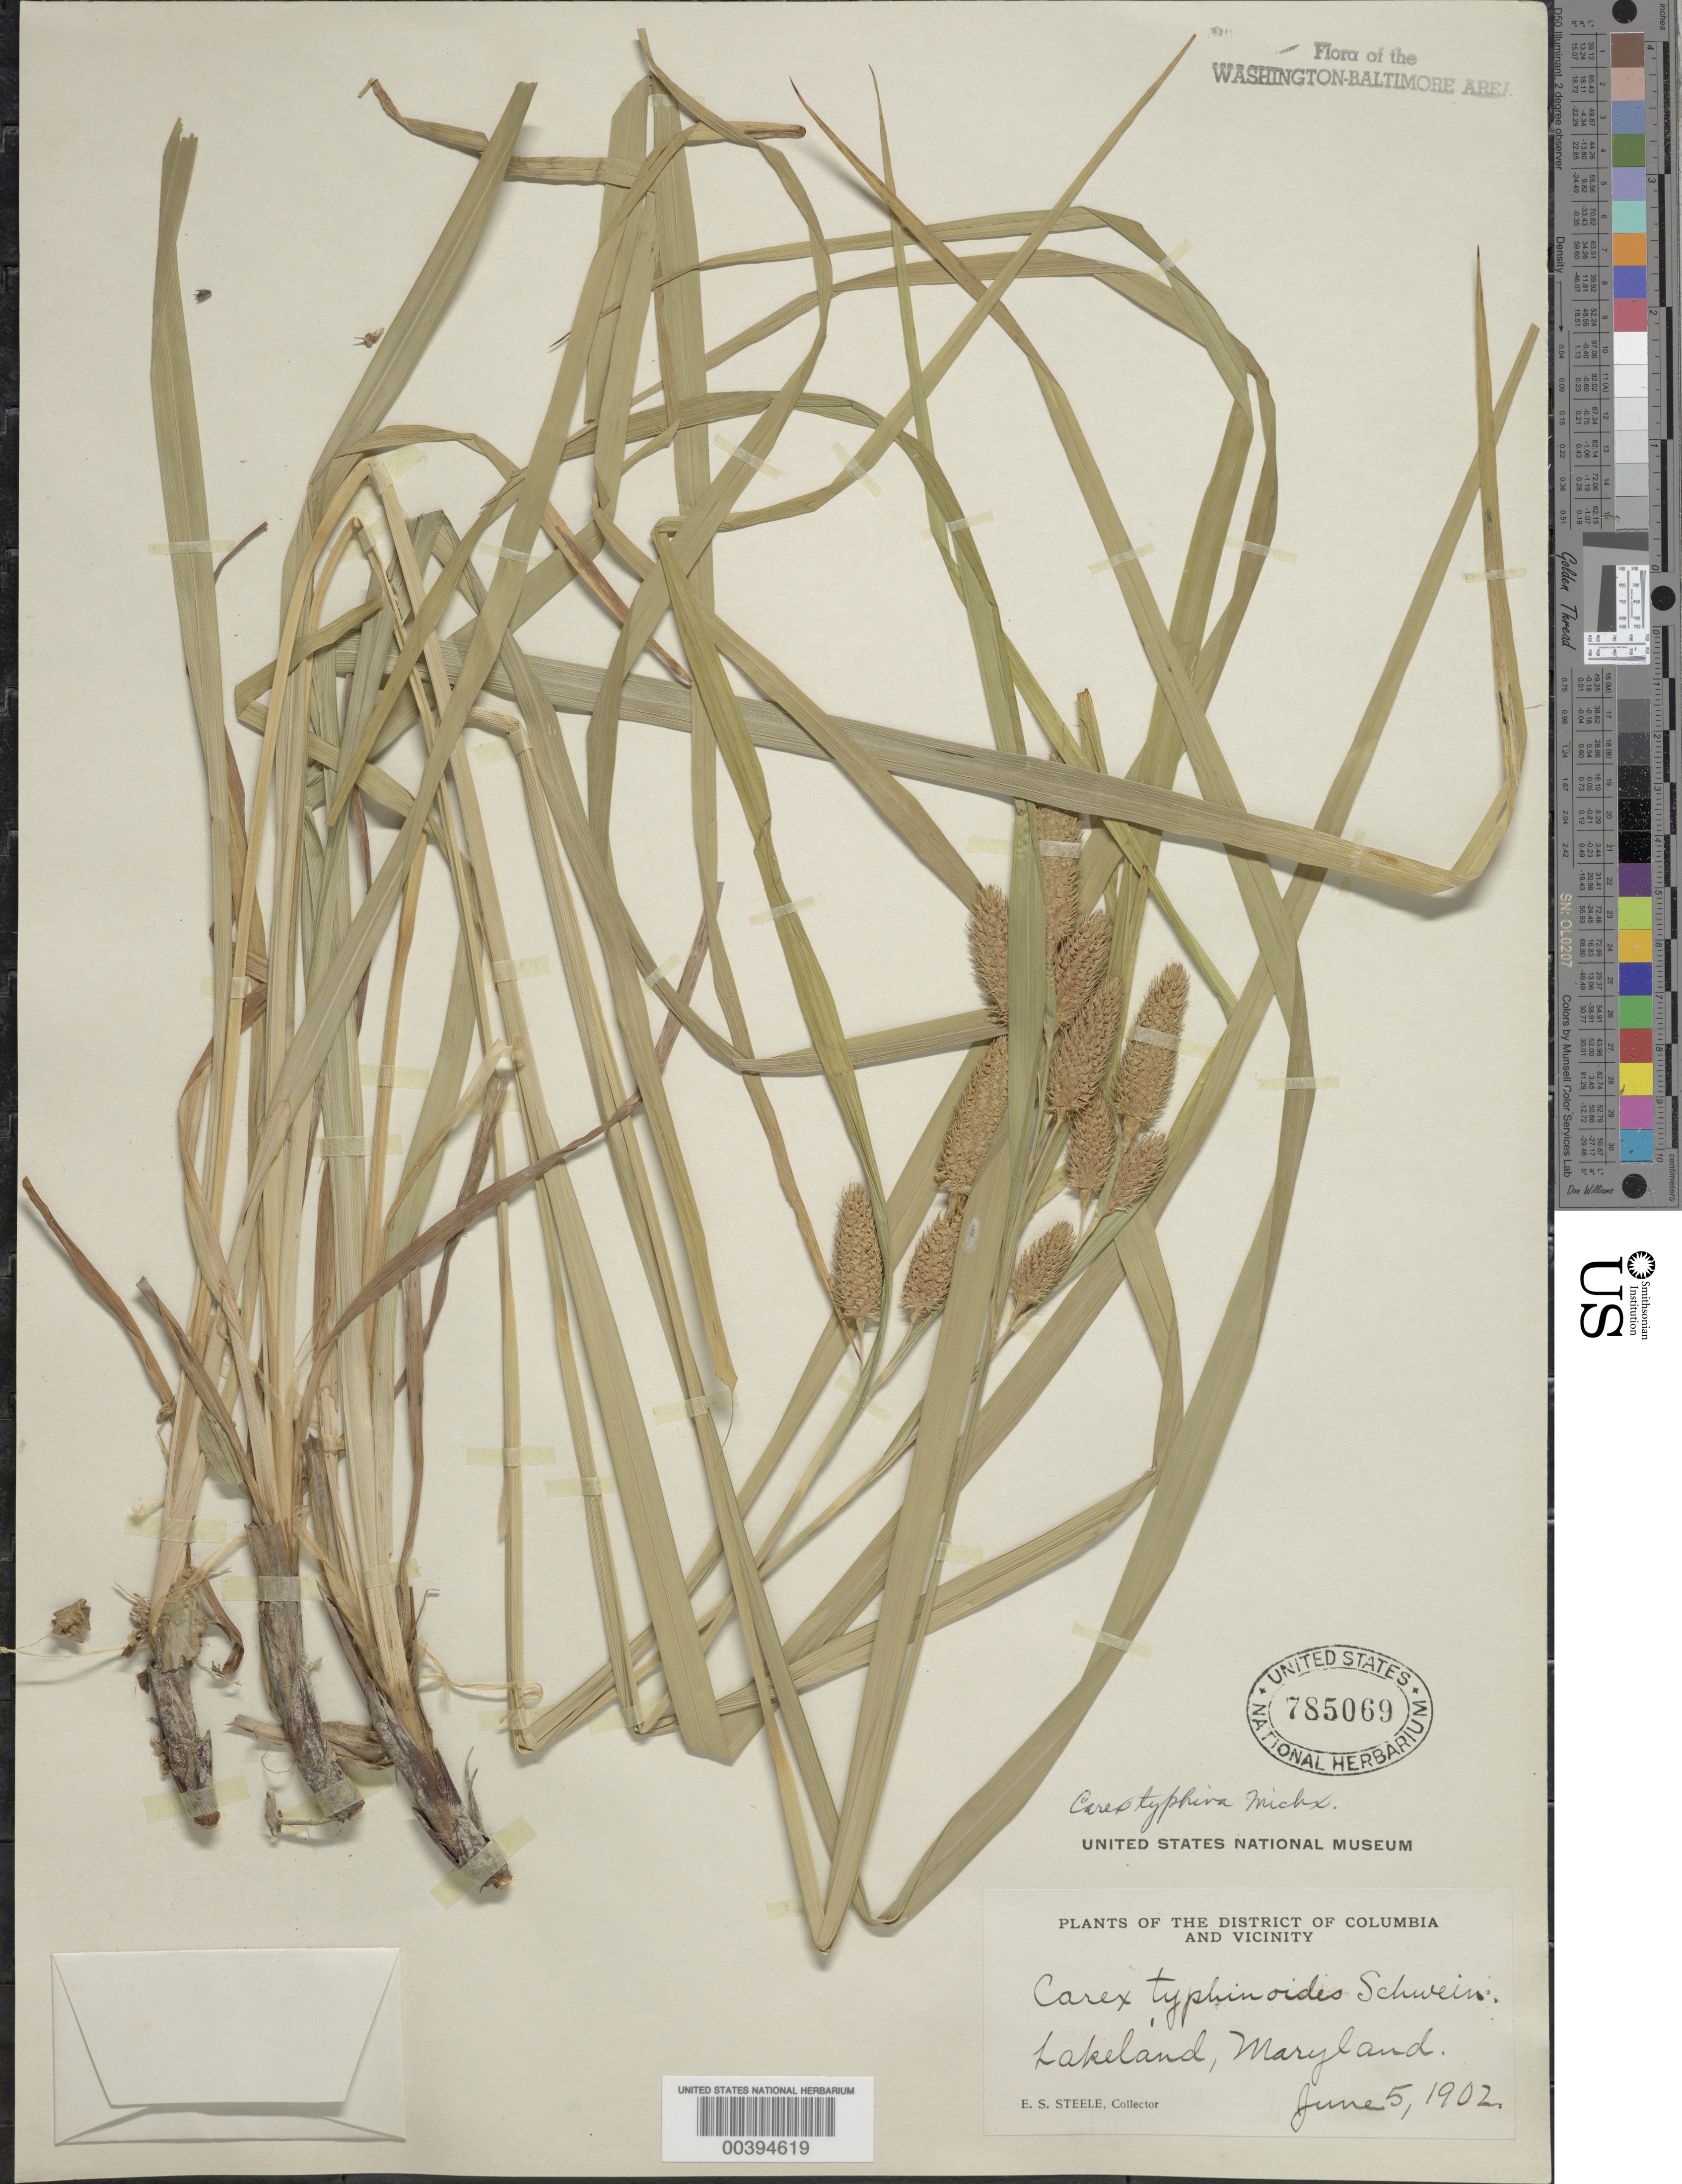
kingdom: Plantae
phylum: Tracheophyta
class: Liliopsida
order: Poales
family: Cyperaceae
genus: Carex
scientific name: Carex typhina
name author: Michx.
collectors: E. Steele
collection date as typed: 05 Jun 1902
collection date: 1902-06-05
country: United States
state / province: Maryland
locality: Lakeland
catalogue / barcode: US 785069